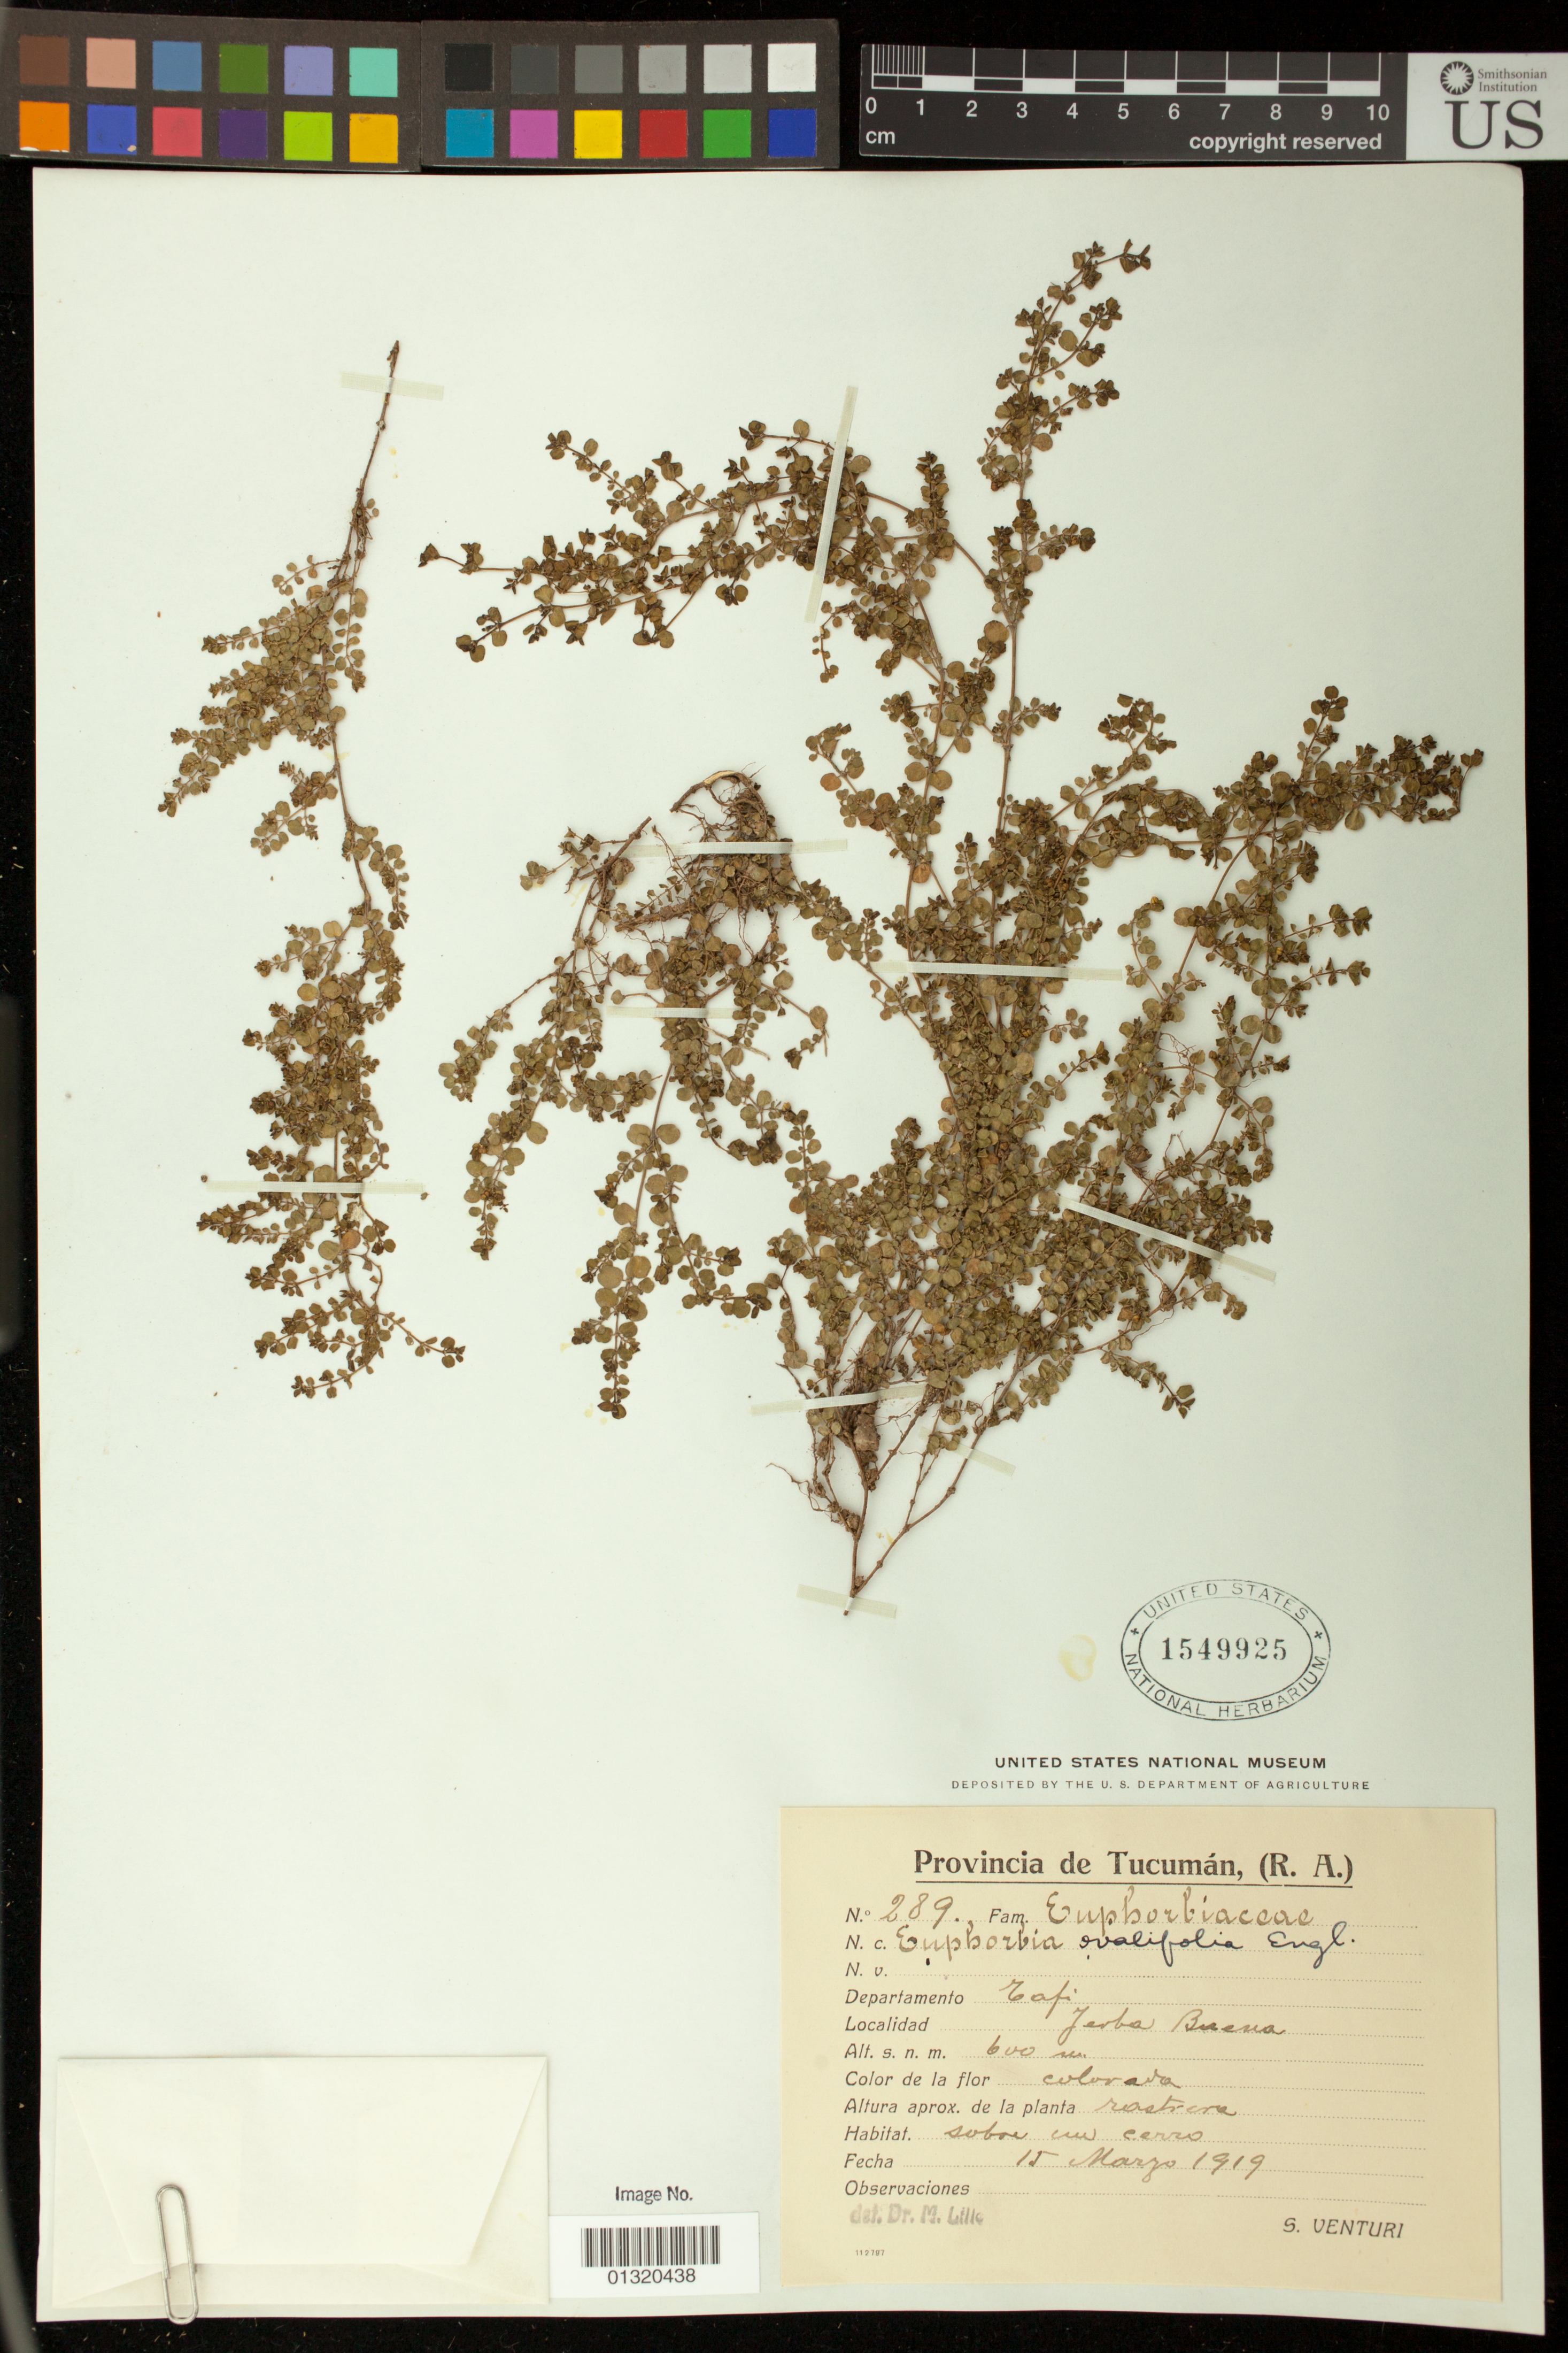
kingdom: Plantae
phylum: Tracheophyta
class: Magnoliopsida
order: Malpighiales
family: Euphorbiaceae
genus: Euphorbia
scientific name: Euphorbia klotzschii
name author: Oudejans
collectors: S. Venturi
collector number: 289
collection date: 1919-03-15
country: Argentina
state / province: Tucuman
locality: Tafi; Yerba Buena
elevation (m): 600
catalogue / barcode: US 1549925